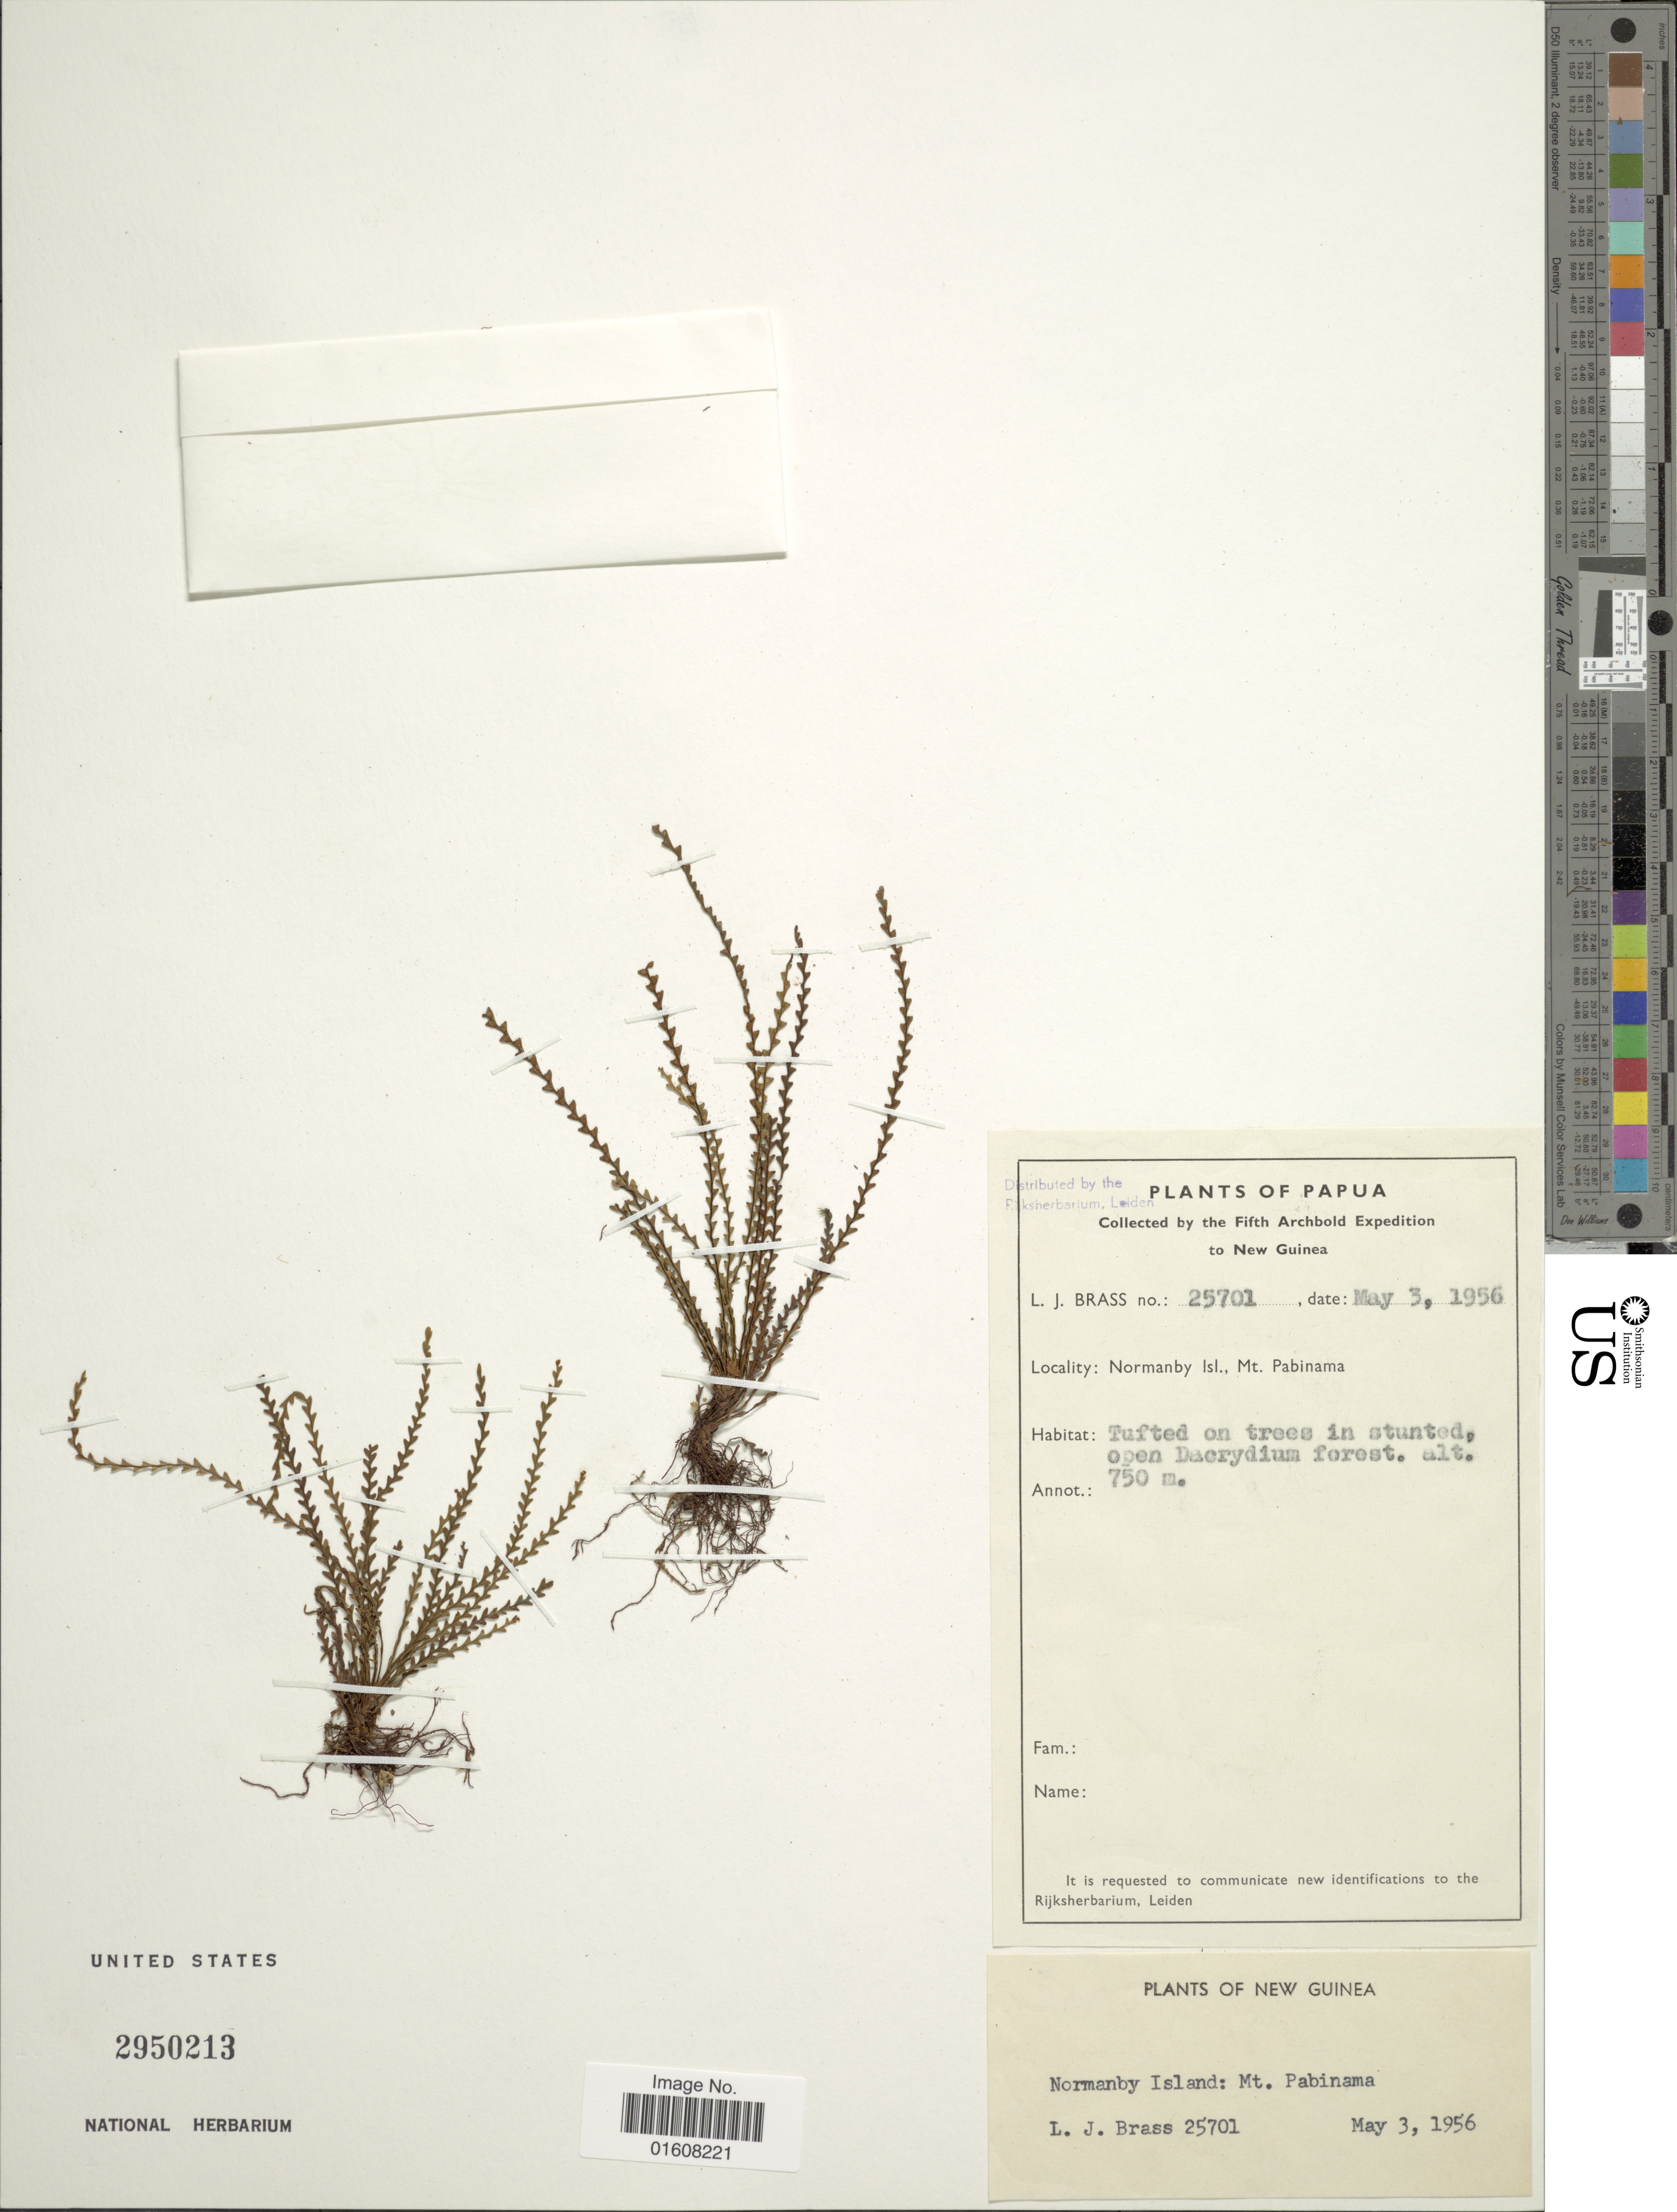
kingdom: Plantae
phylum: Tracheophyta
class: Polypodiopsida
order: Polypodiales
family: Polypodiaceae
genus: Grammitis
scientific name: Grammitis sp.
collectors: L. J. Brass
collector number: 25701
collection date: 1956-05-03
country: Papua New Guinea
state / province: Milne Bay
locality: Papua. Normanby Isl., Mt. Pabinama. New Guinea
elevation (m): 750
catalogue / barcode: US 2950213